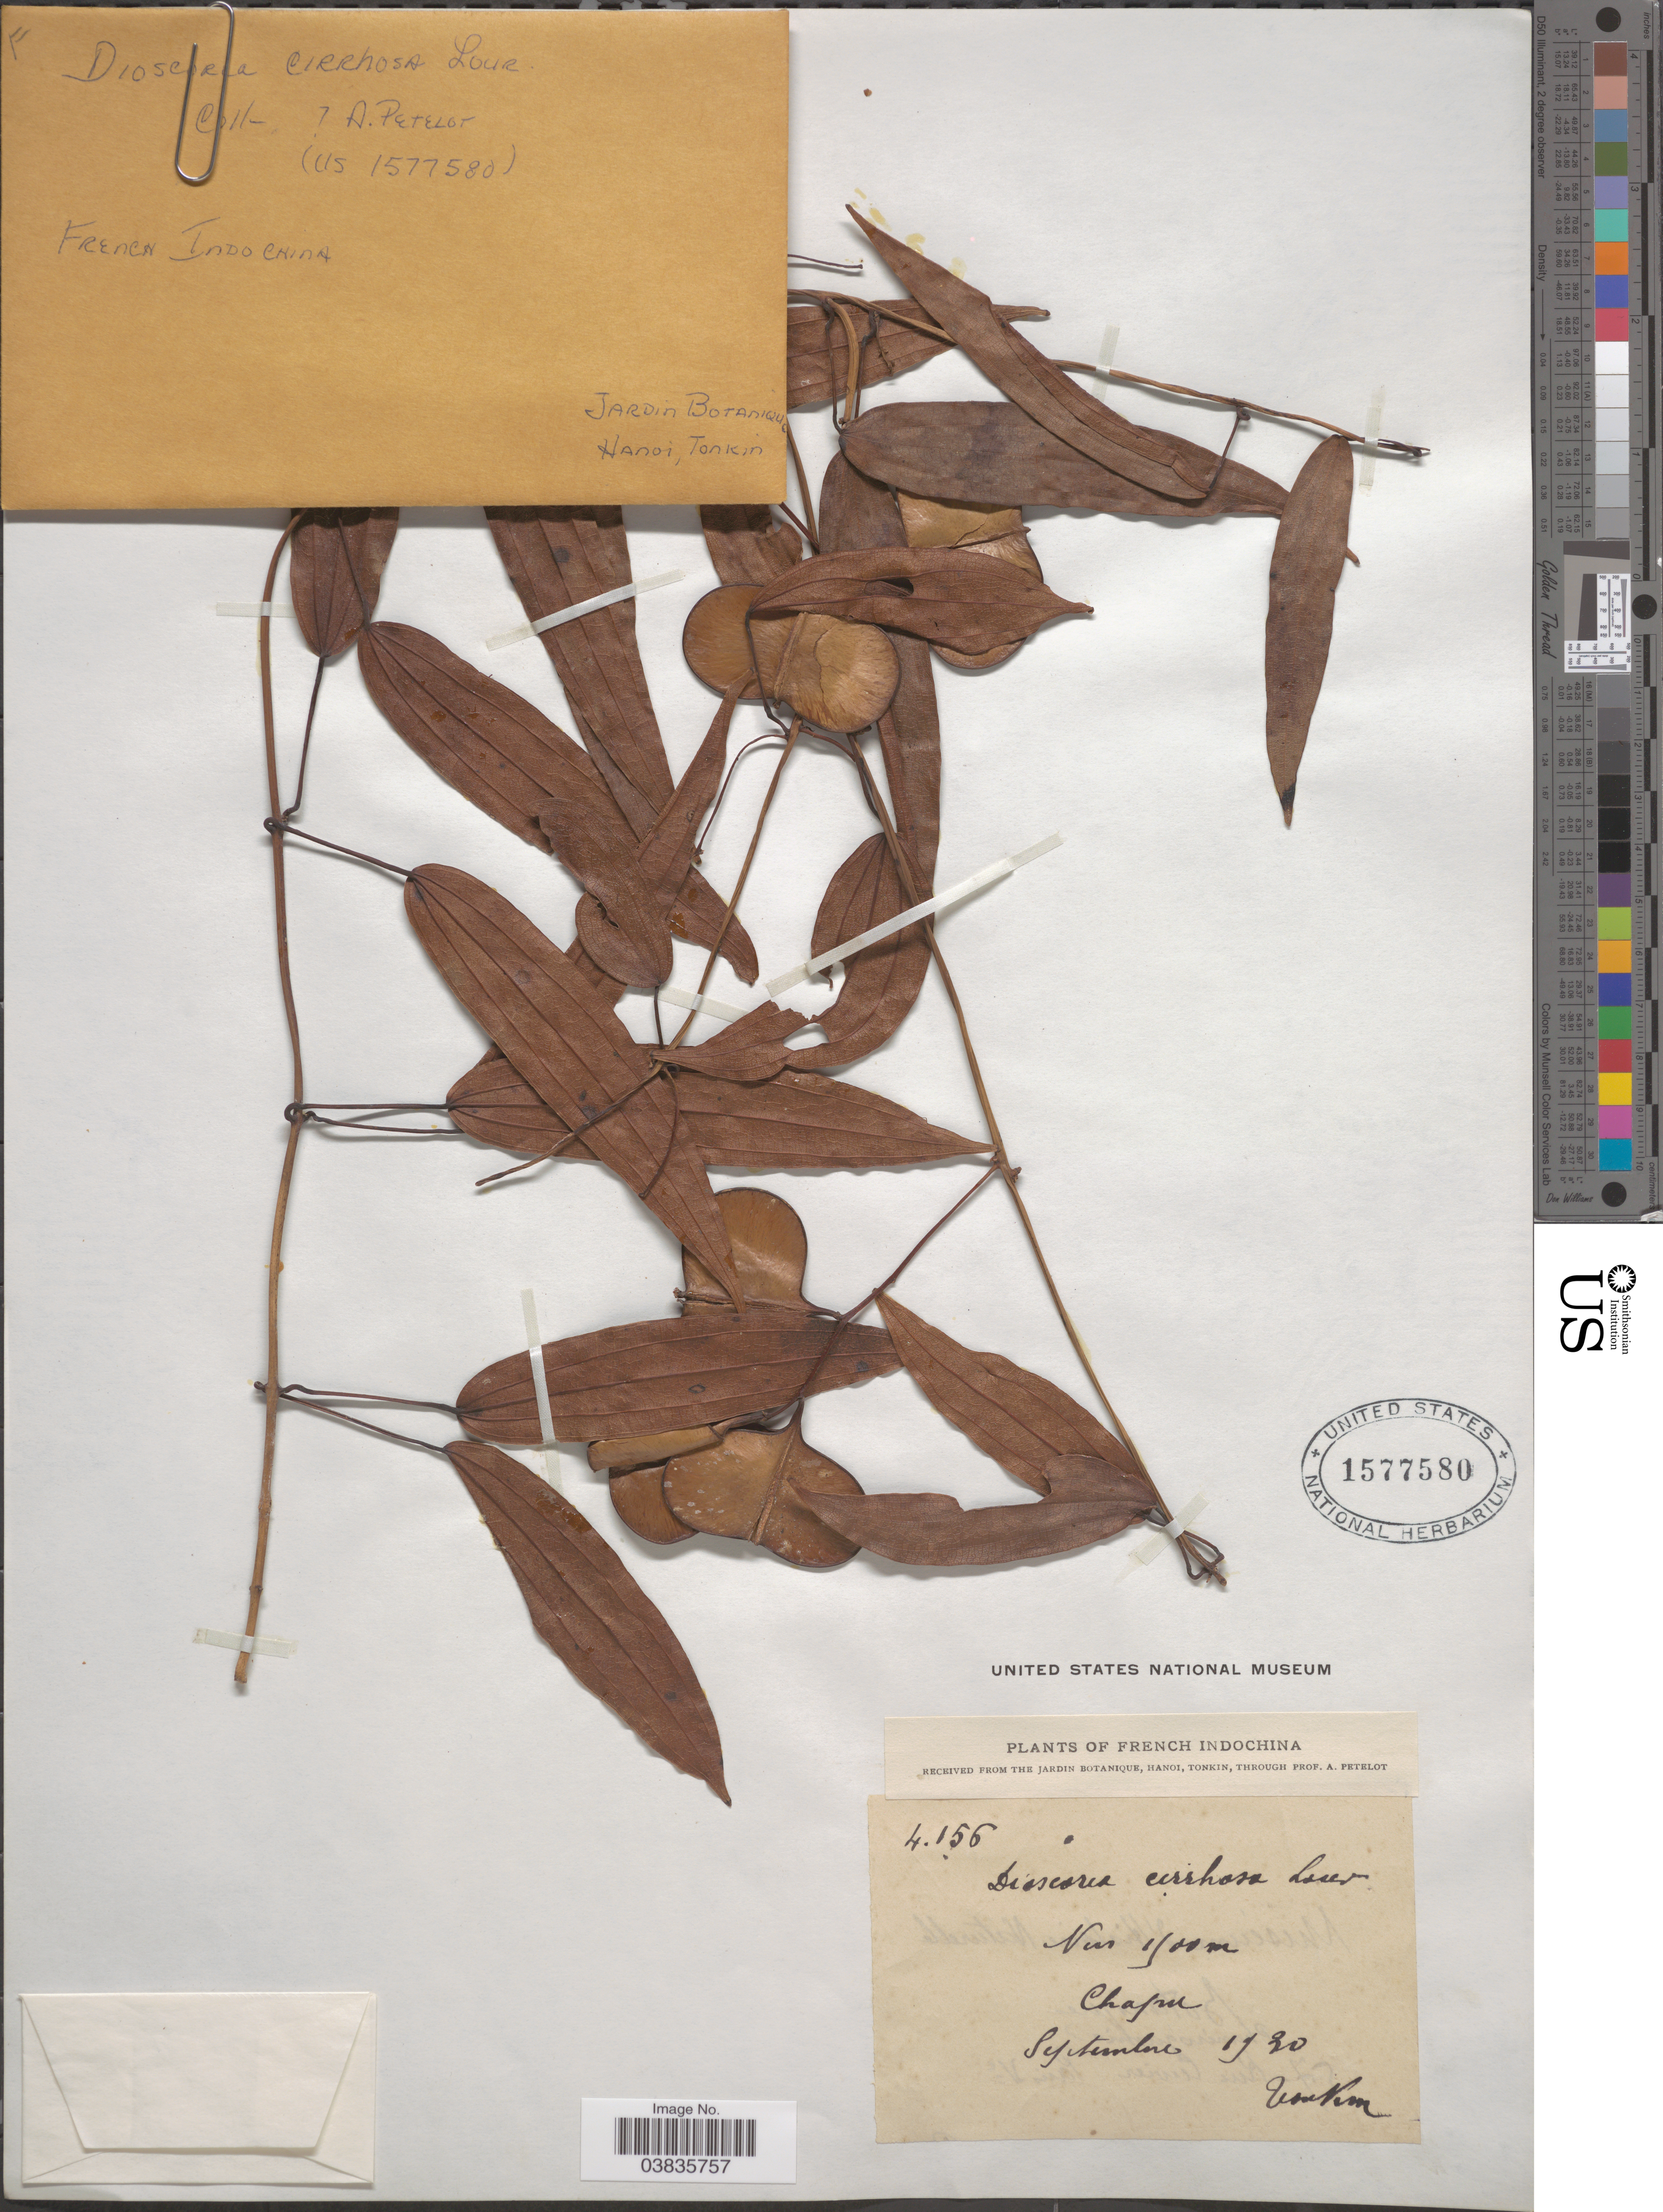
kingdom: Plantae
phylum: Tracheophyta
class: Liliopsida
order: Dioscoreales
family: Dioscoreaceae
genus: Dioscorea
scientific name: Dioscorea cirrhosa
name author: Lour.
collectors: P. A. Pételot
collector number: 4156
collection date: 1930-09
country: Vietnam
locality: French Indochina. Chapa.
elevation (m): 1500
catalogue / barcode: US 1577580